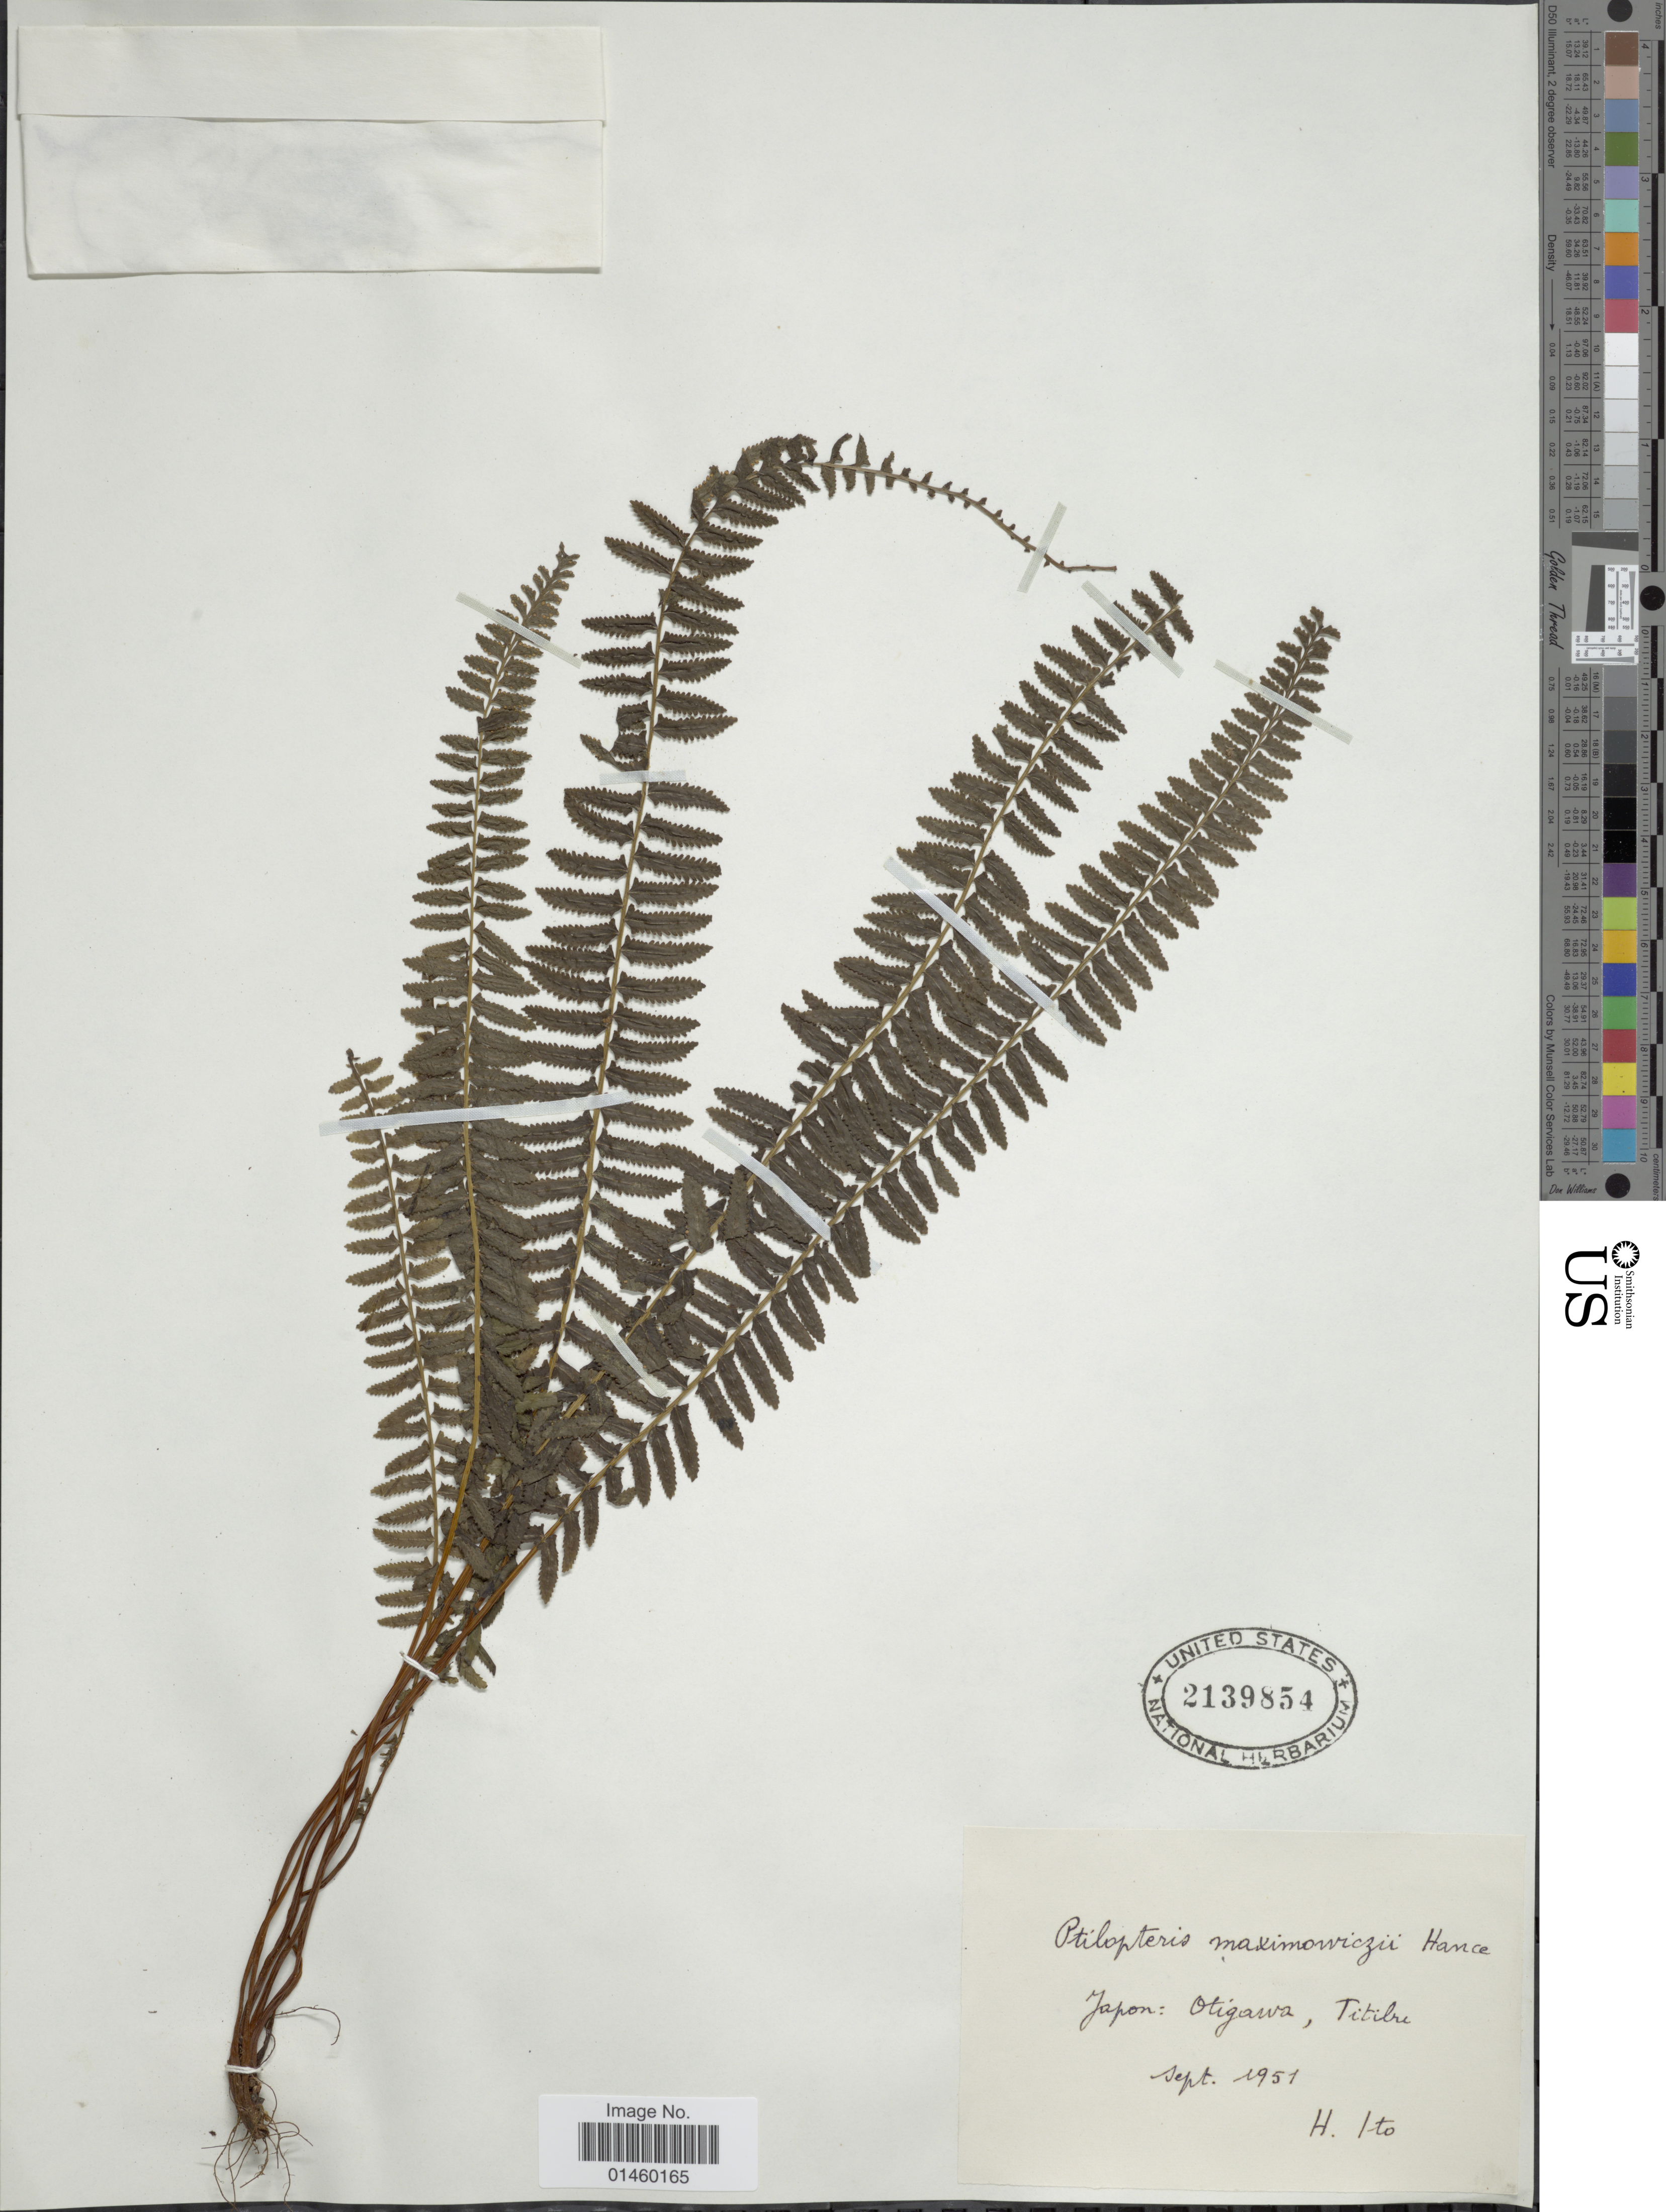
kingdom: Plantae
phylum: Tracheophyta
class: Polypodiopsida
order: Polypodiales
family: Dennstaedtiaceae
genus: Monachosorum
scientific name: Monachosorum maximowiczii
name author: (Baker) Hayata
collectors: H. Itô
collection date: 1951-09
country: Japan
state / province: Saitama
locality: Japon: Otigawa, Titibu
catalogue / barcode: US 2139854